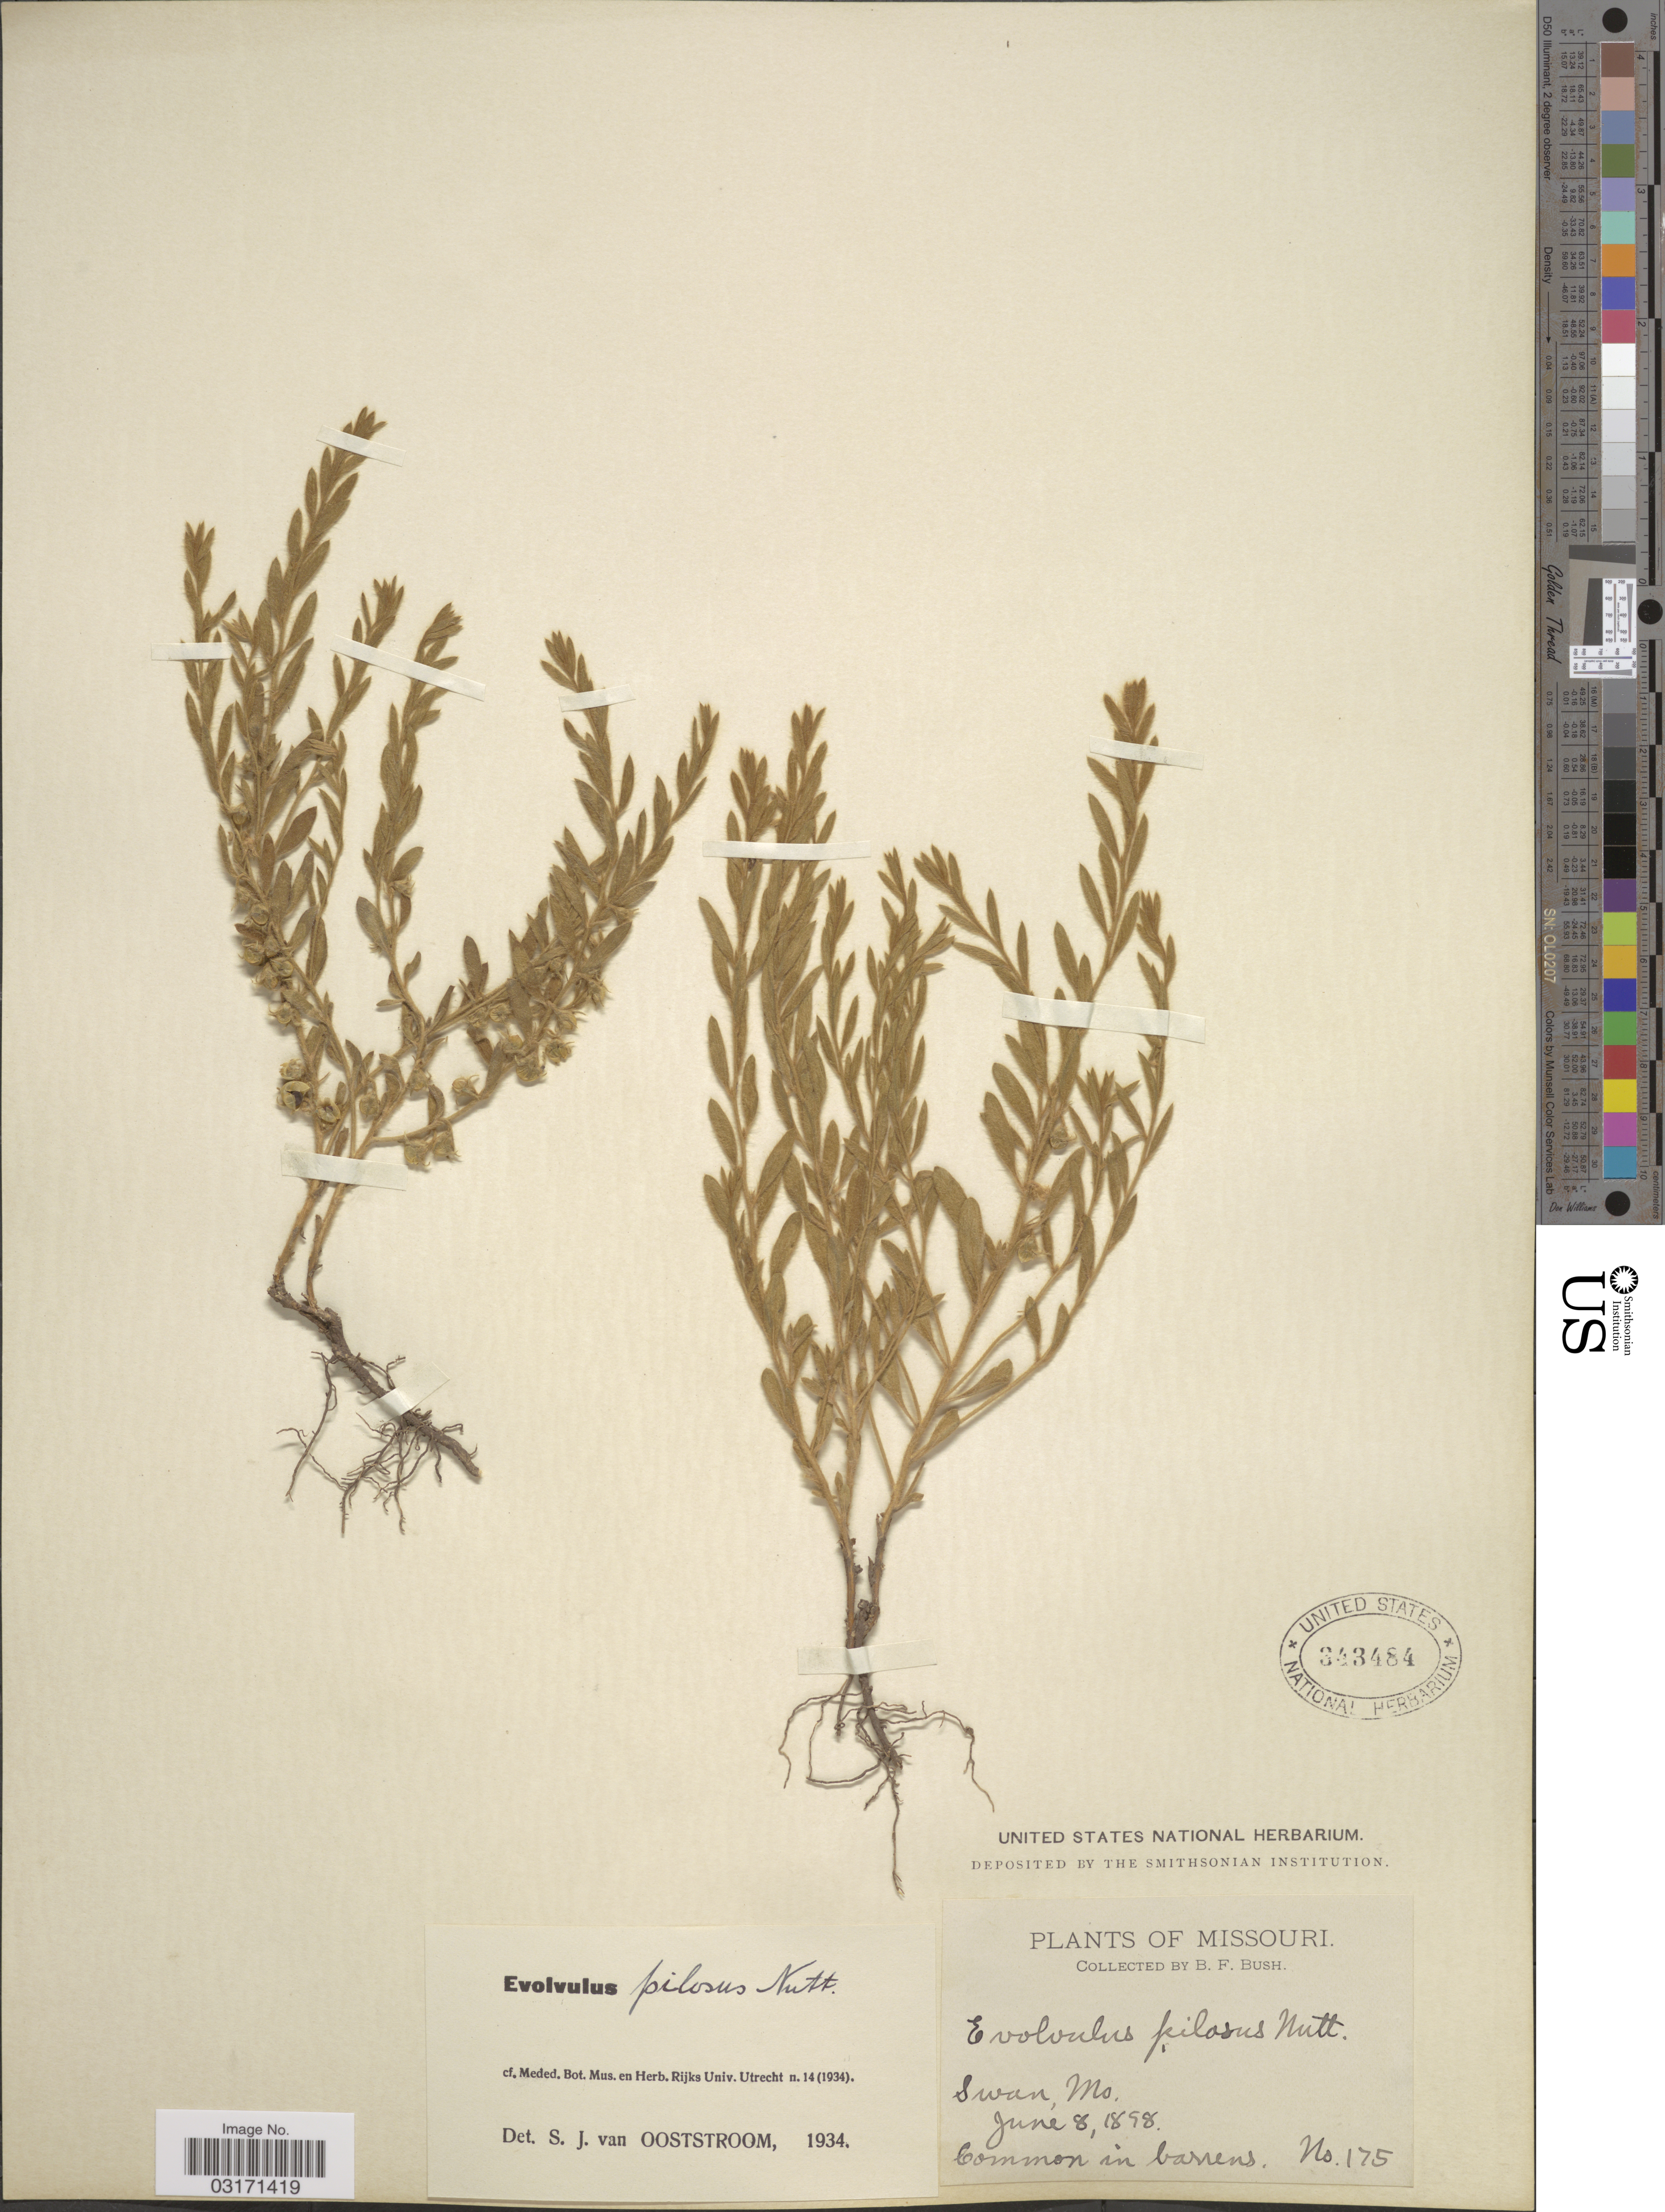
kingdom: Plantae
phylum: Tracheophyta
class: Magnoliopsida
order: Solanales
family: Convolvulaceae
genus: Evolvulus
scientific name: Evolvulus pilosus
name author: Roxb.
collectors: B. F. Bush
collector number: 175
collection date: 1898-06-08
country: United States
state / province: Missouri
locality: Swan, Mo.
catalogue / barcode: US 343484